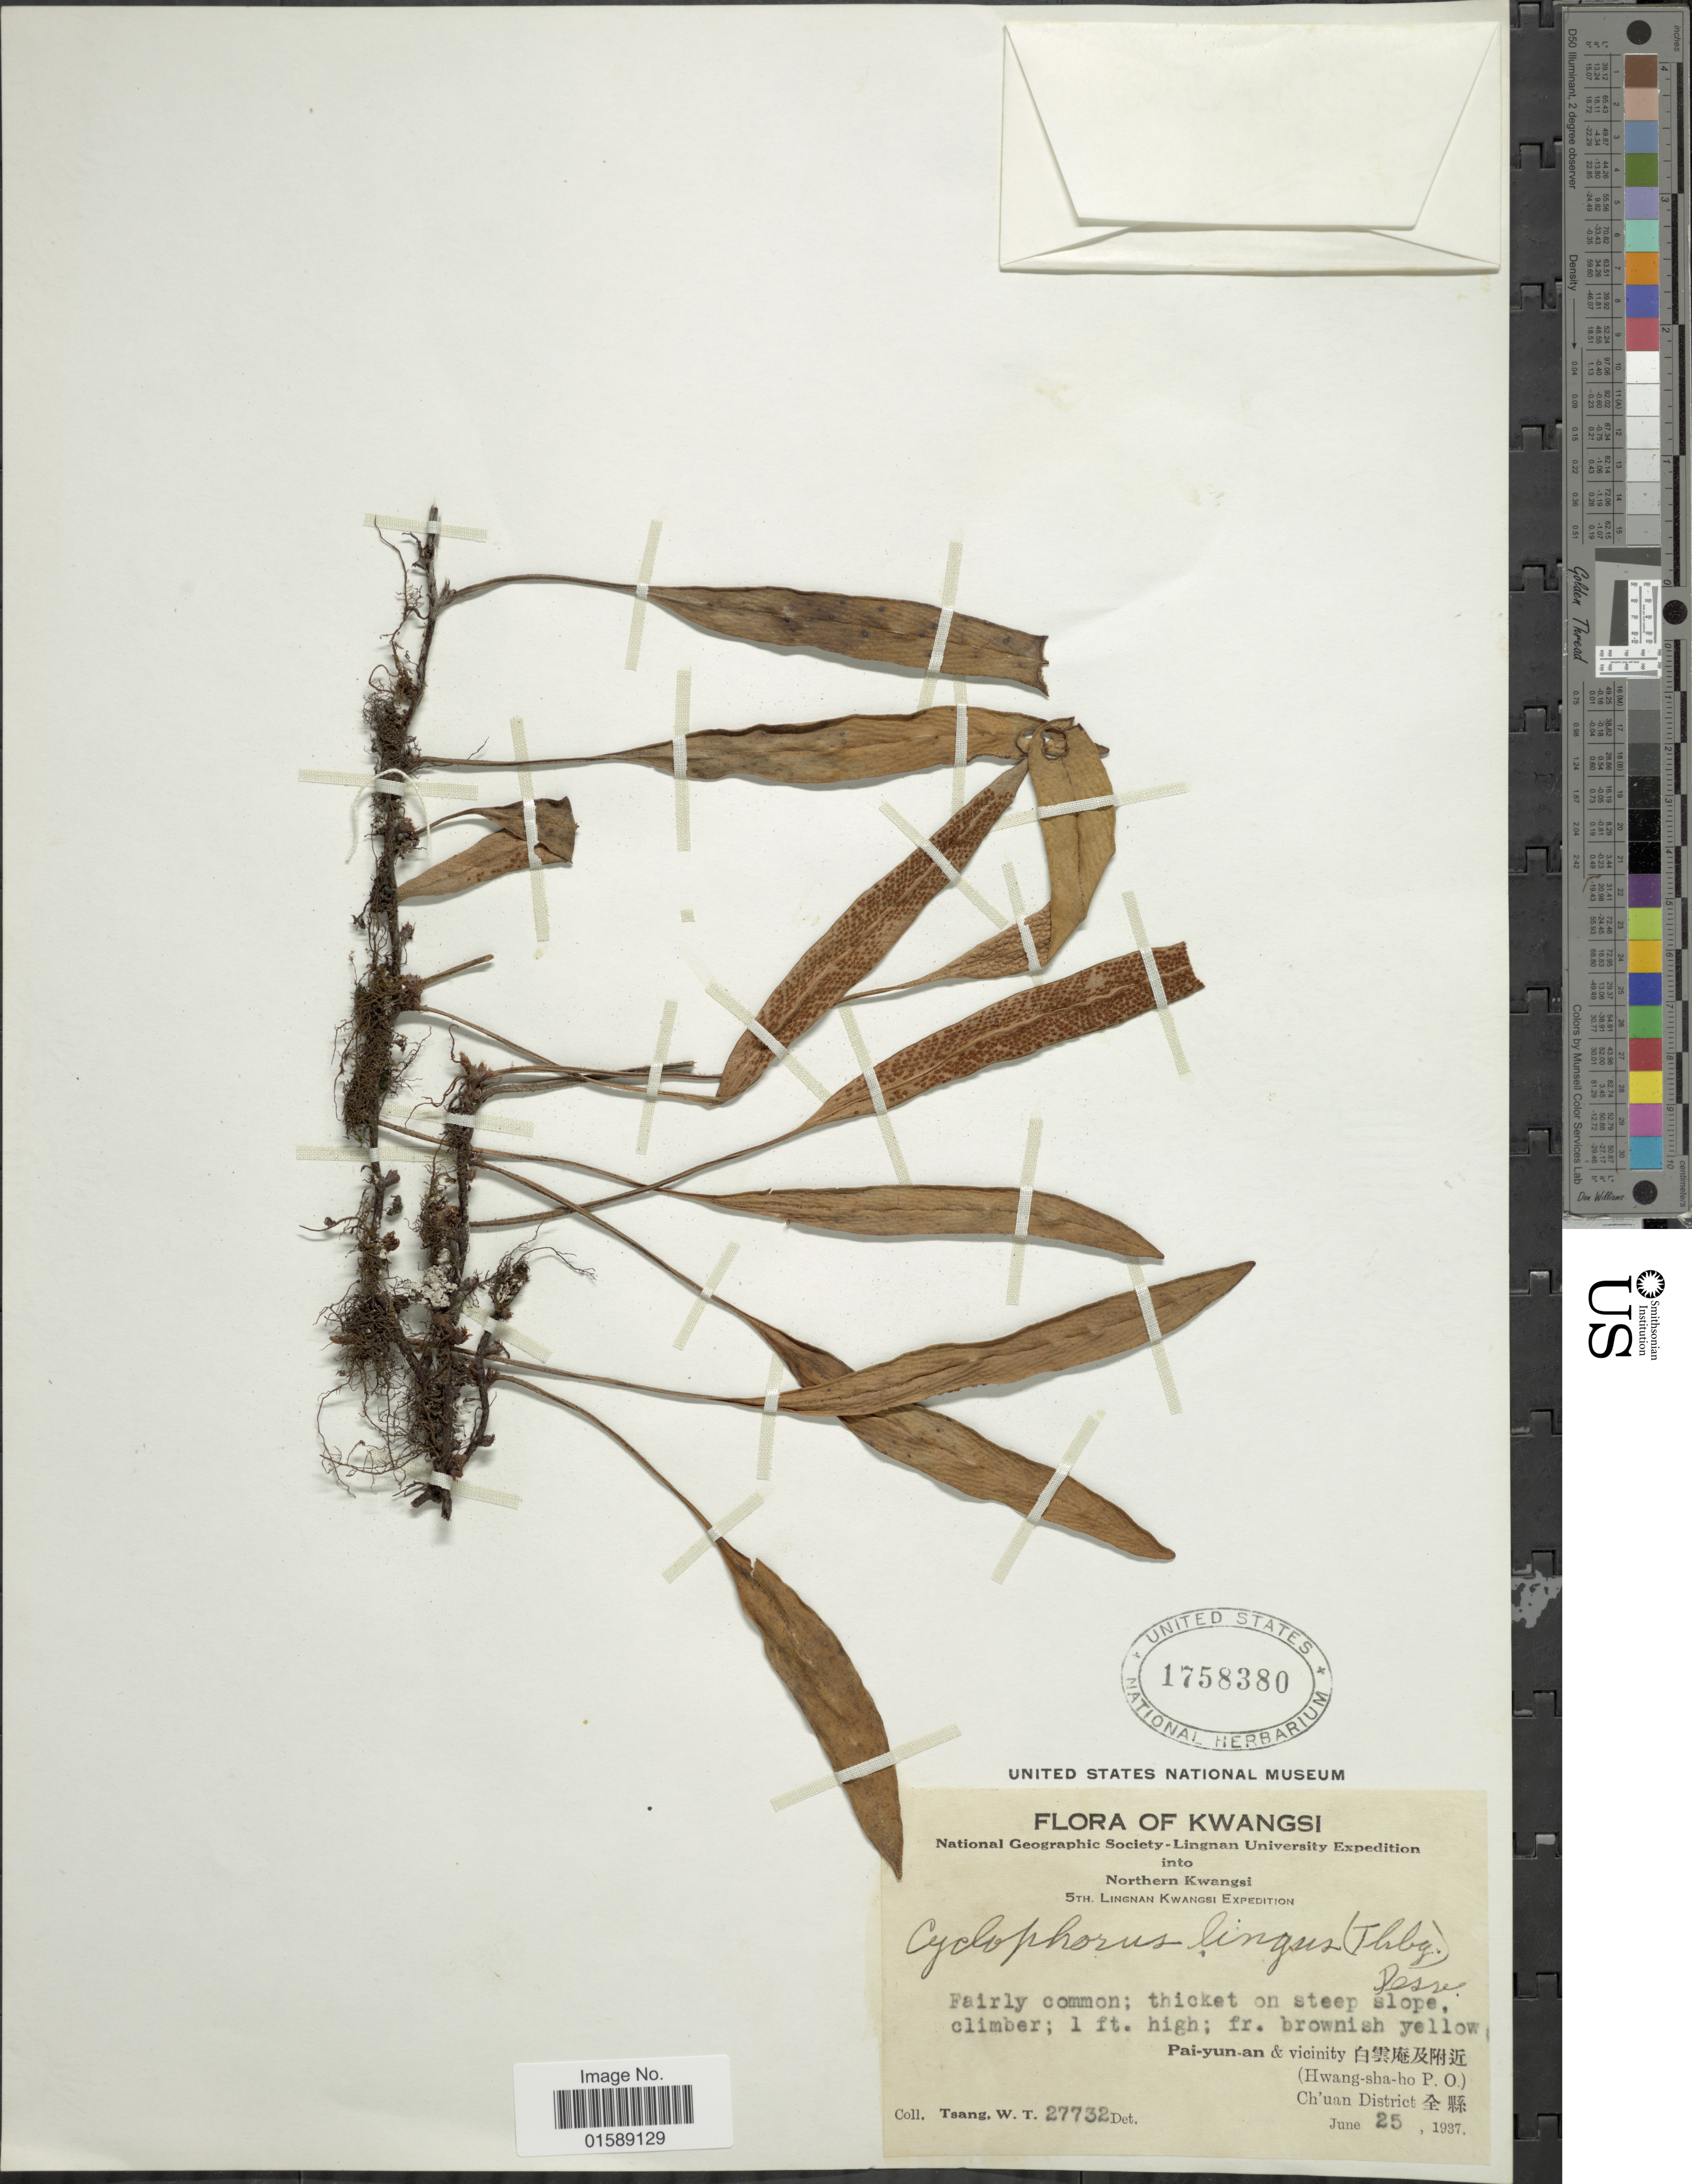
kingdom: Plantae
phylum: Tracheophyta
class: Polypodiopsida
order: Polypodiales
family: Polypodiaceae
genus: Pyrrosia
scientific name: Pyrrosia lingua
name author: (Thurb.) Farw.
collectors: W. T. Tsang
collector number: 27732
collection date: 1937-06-25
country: China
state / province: Guangxi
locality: Northern Kwangsi. Pai-yun-an & vicinity (Hwang-sha-ho P. O.). Ch'uan District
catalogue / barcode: US 1758380